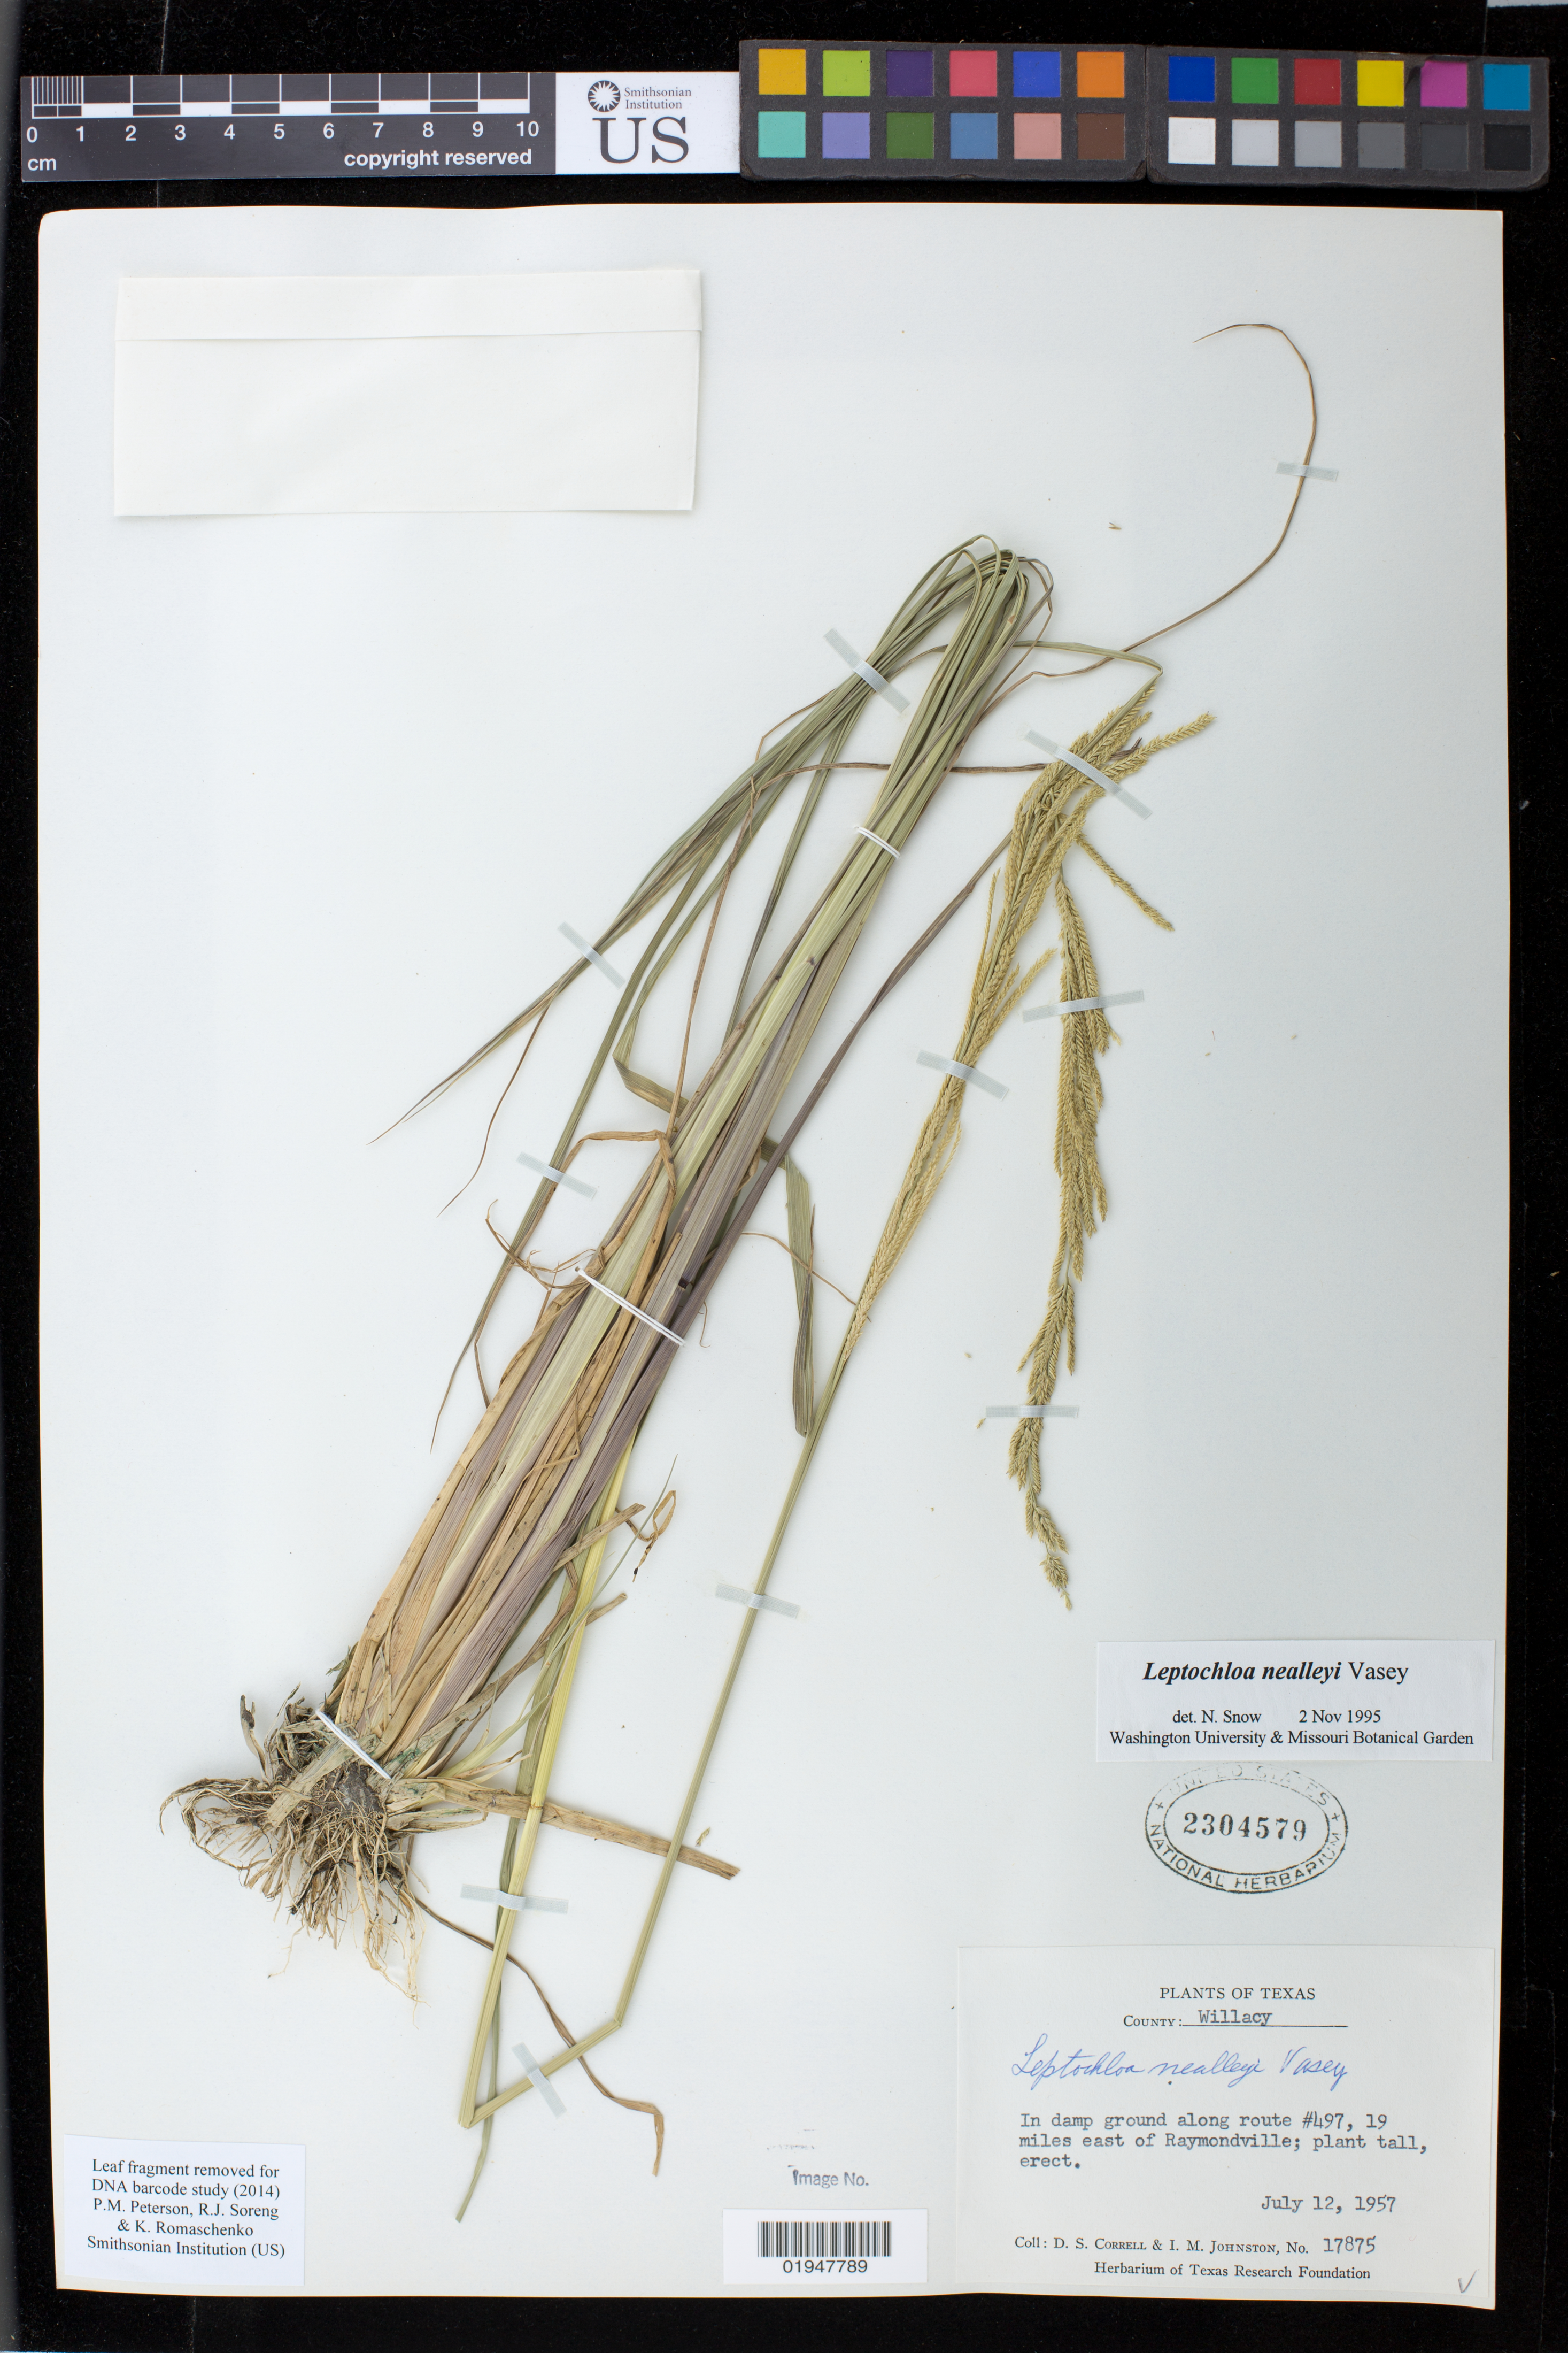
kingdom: Plantae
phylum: Tracheophyta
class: Liliopsida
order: Poales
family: Poaceae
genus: Leptochloa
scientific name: Leptochloa nealleyi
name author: Vasey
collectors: D. S. Correll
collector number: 17875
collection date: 1957-07-12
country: United States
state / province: Texas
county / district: Willacy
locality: along route #497, 19 miles east of Raymondville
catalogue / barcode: US 2304579